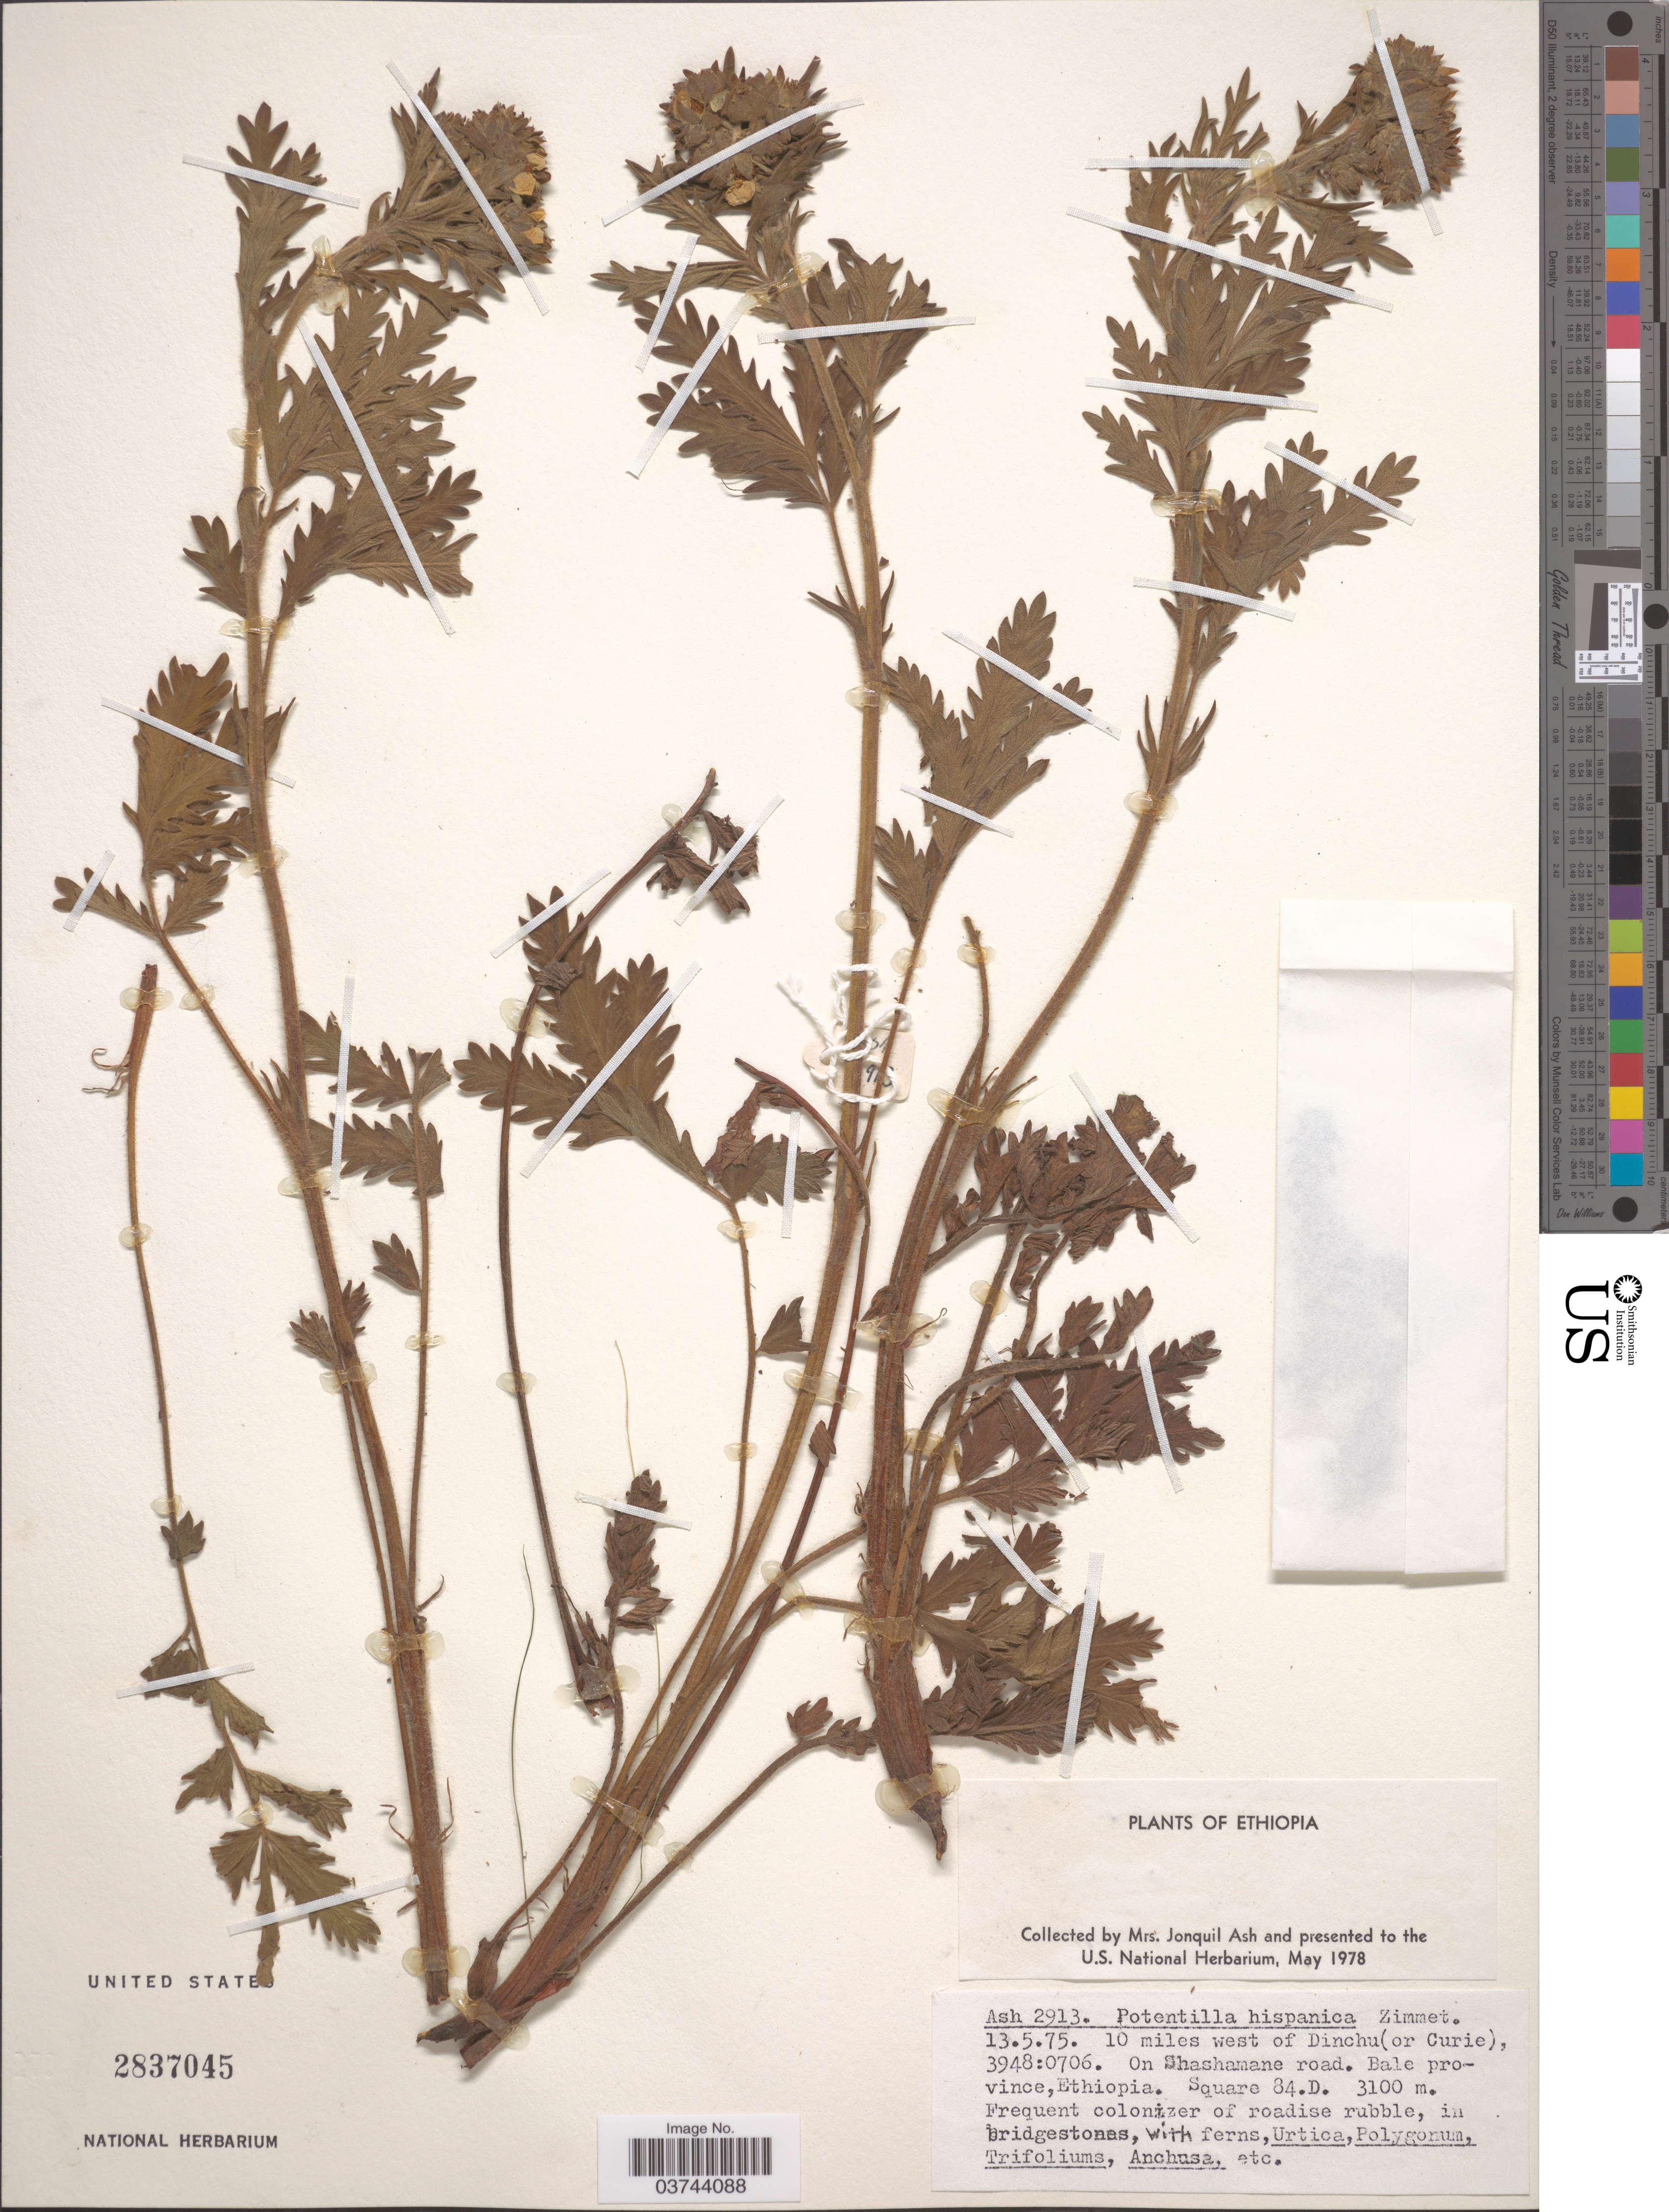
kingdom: Plantae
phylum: Tracheophyta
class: Magnoliopsida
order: Rosales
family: Rosaceae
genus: Potentilla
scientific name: Potentilla hispanica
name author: Zimmeter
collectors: J. Ash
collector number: Ash 2913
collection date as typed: Transcribed d/m/y: 13/5/75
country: Ethiopia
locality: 10 miles west of Dinchu (or Curie), 3948:0706. On Shashamane road. Bale province. Square 84.D.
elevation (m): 3100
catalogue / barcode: US 2837045